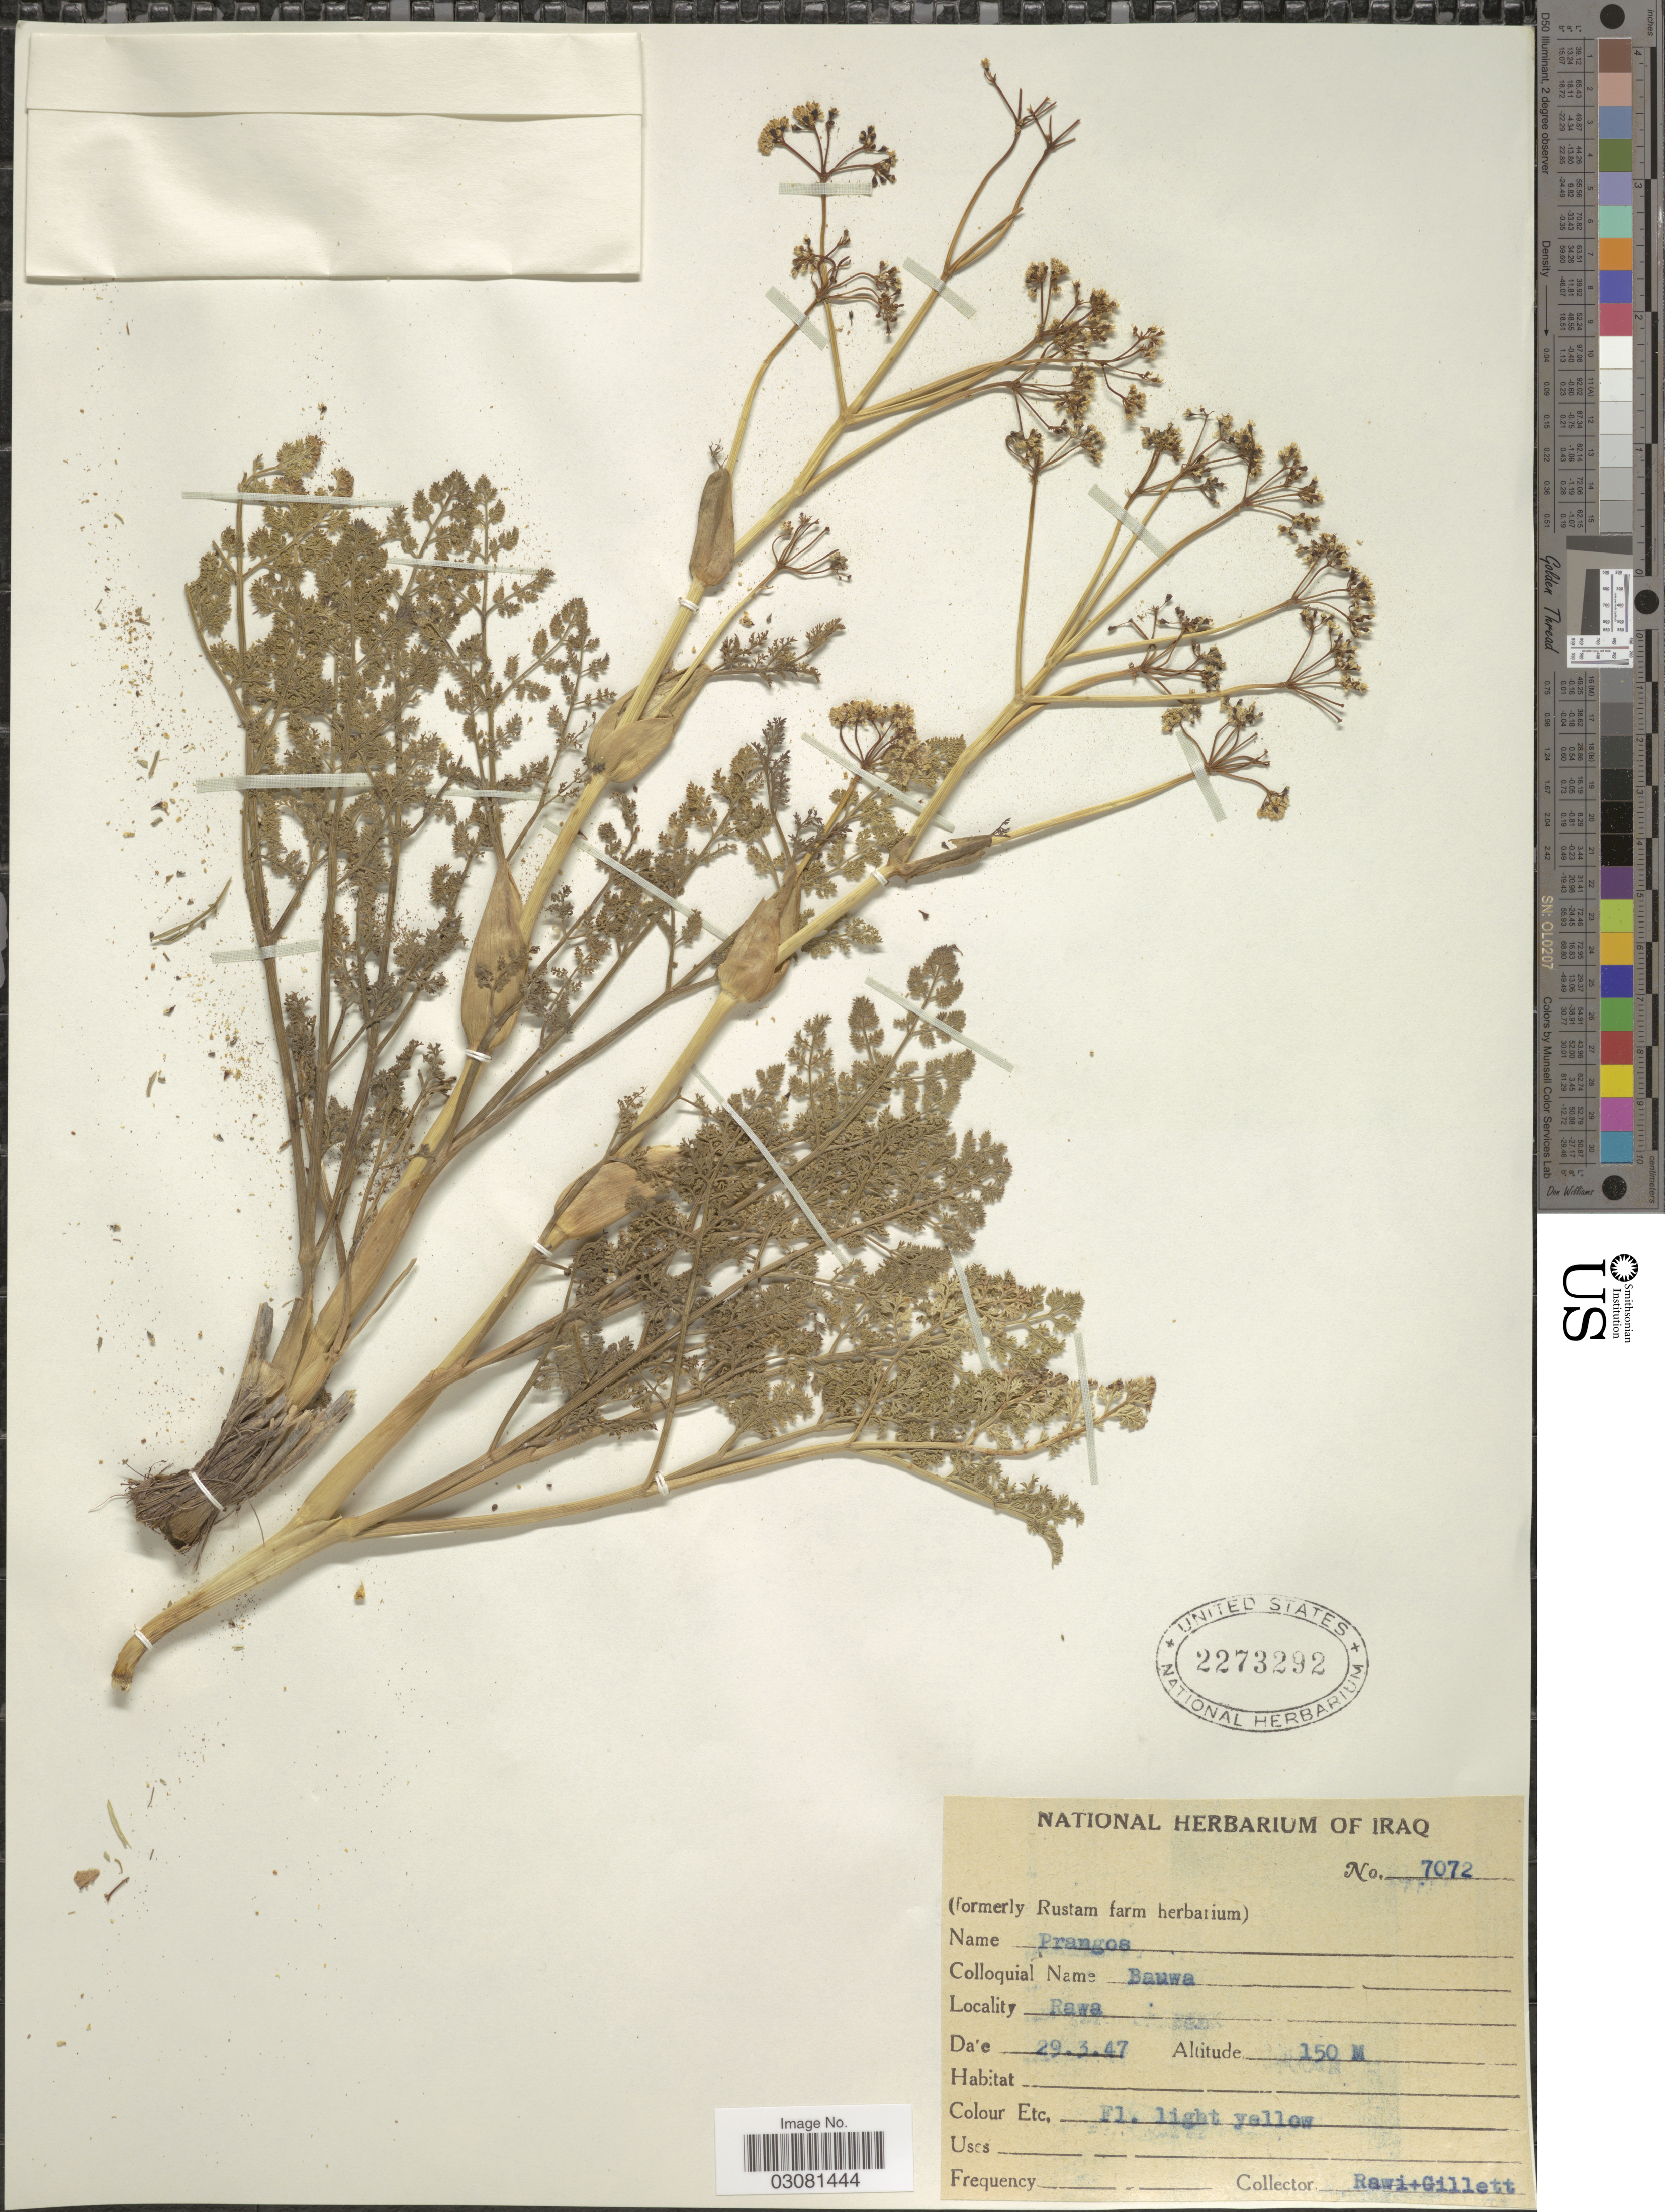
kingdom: Plantae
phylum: Tracheophyta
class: Magnoliopsida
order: Apiales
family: Apiaceae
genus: Prangos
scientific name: Prangos sp.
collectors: -. Rawi & Gillett, --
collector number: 7072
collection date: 1947-03-29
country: Iraq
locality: Rawa.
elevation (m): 150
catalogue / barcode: US 2273292